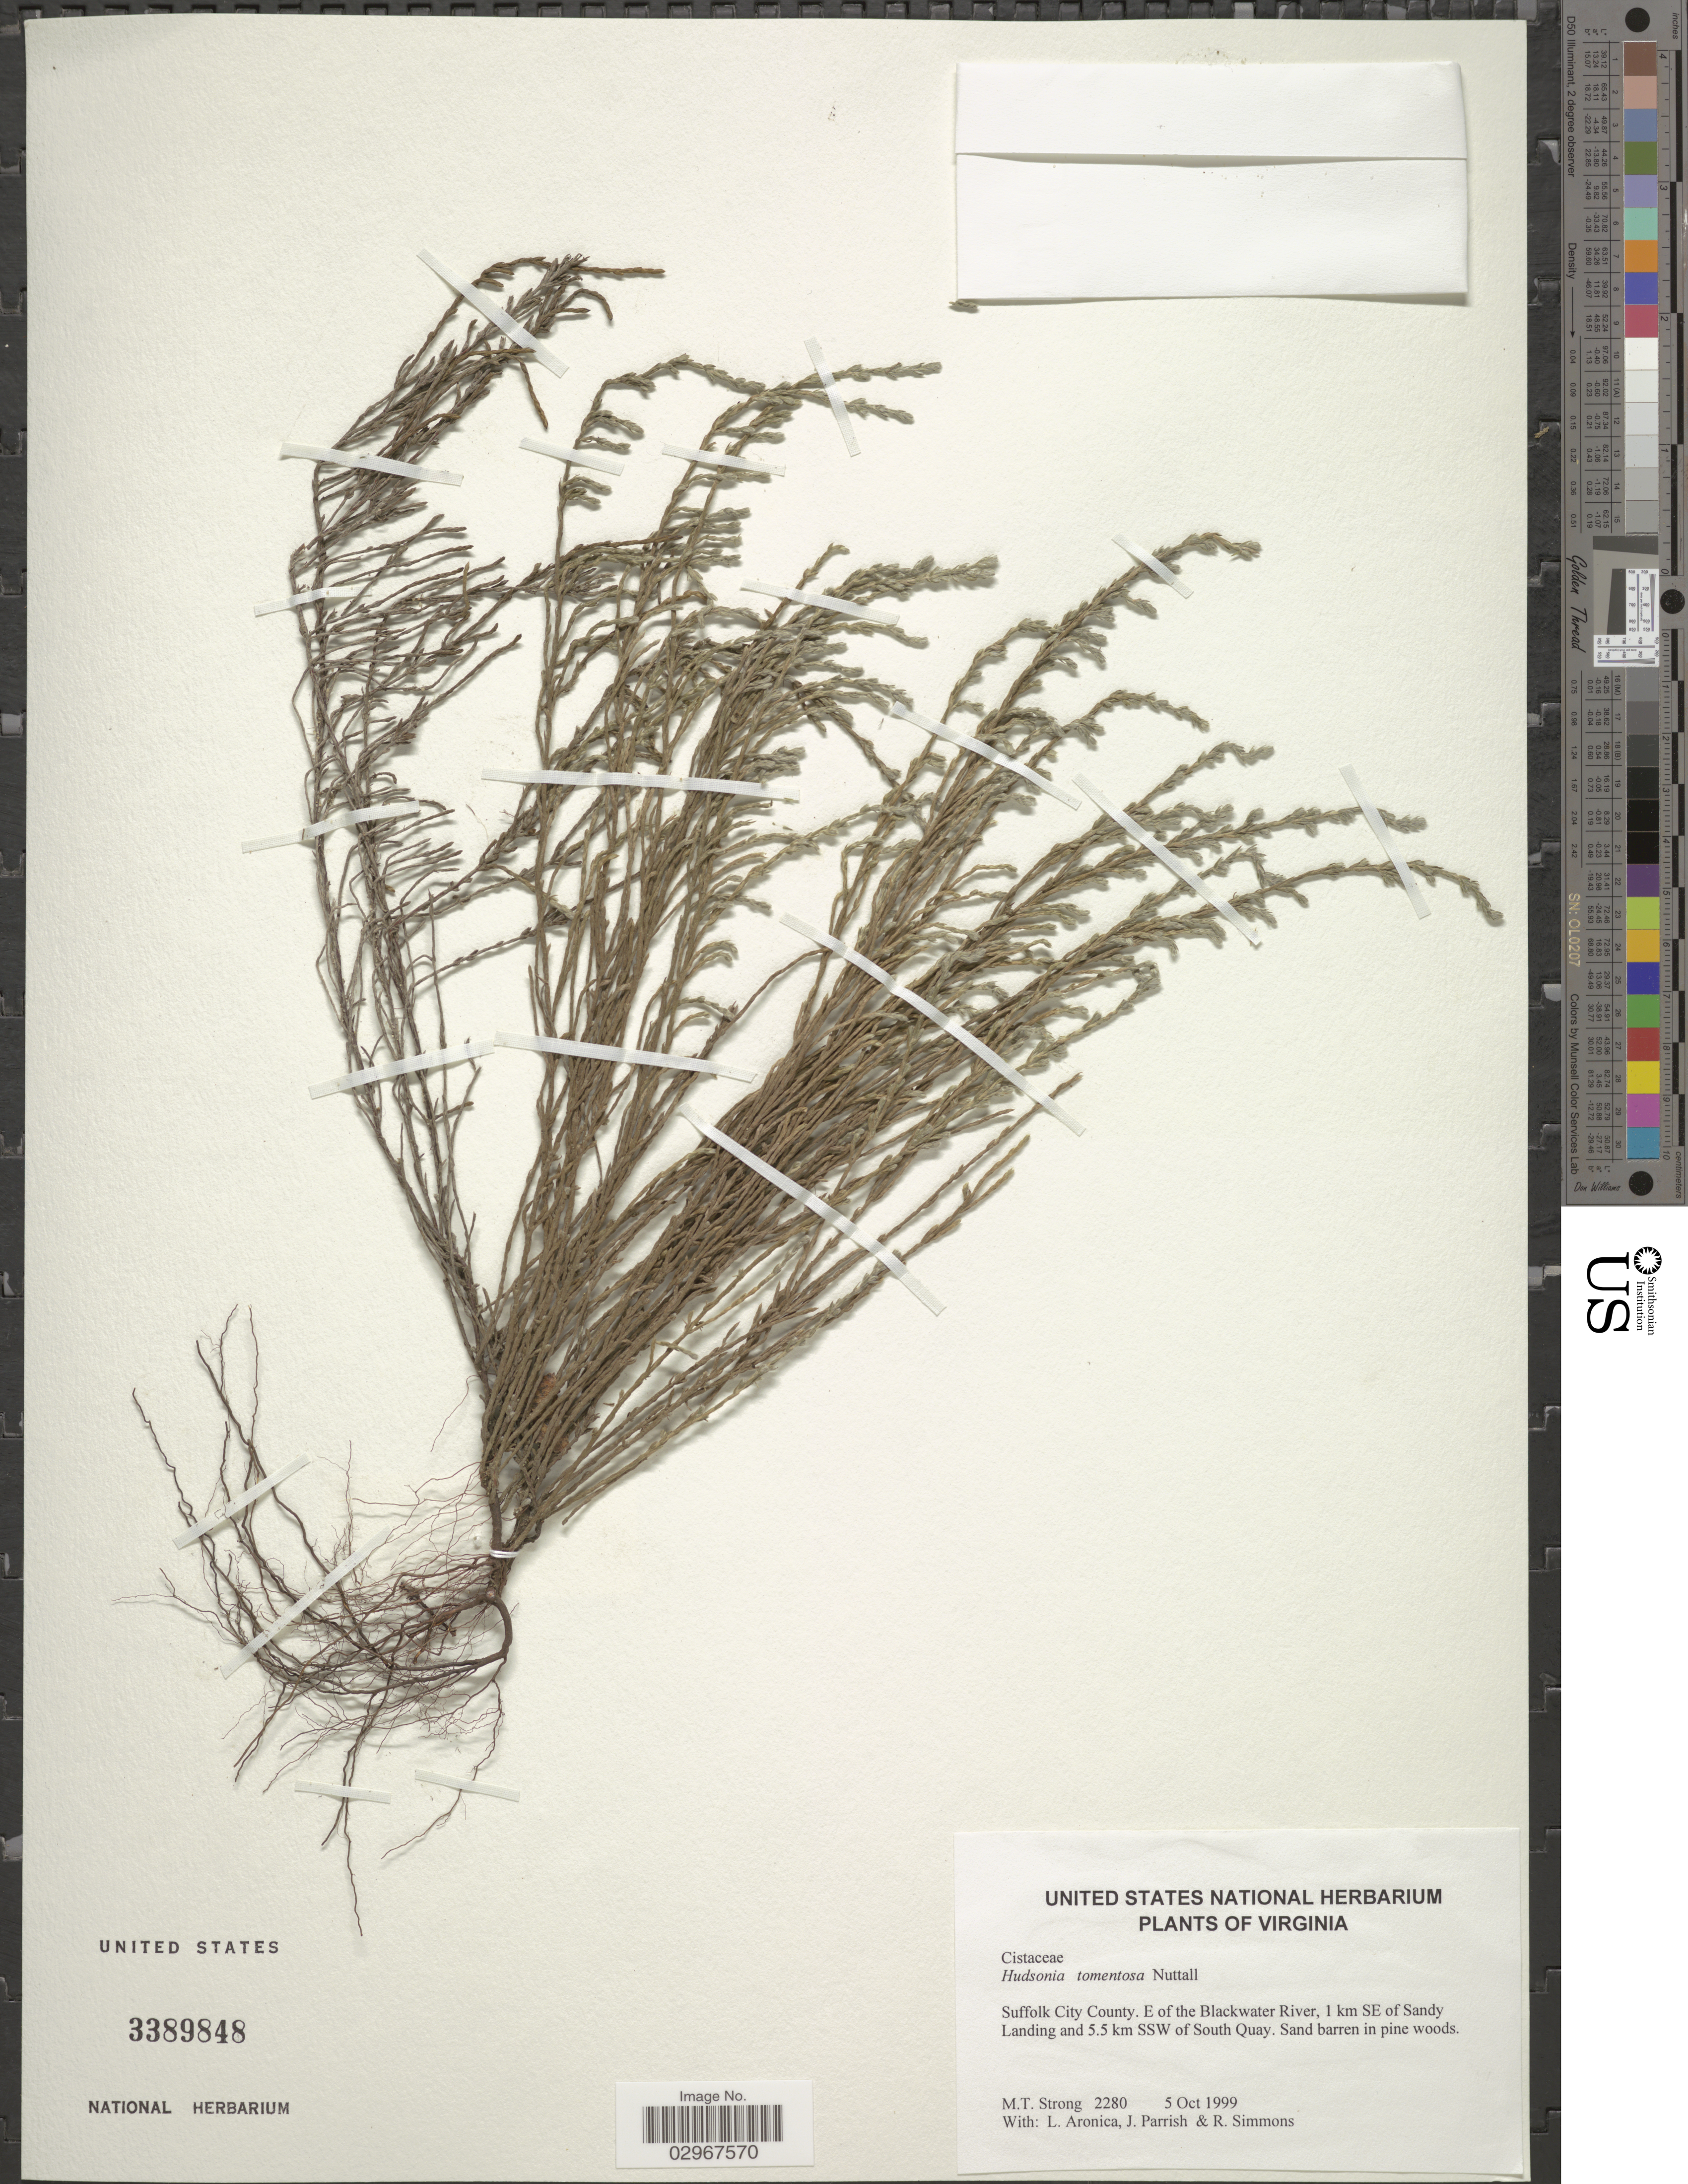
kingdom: Plantae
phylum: Tracheophyta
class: Magnoliopsida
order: Malvales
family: Cistaceae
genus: Hudsonia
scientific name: Hudsonia tomentosa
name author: Nutt.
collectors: M. T. Strong, L. Aronica, J. Parrish & R. Simmons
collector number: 2280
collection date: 1999-10-05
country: United States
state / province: Virginia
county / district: City of Suffolk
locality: Suffolk City County. E of the Blackwater River, 1 km SE of Sandy Landing and 5.5 km SSW of South Quay.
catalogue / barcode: US 3389848